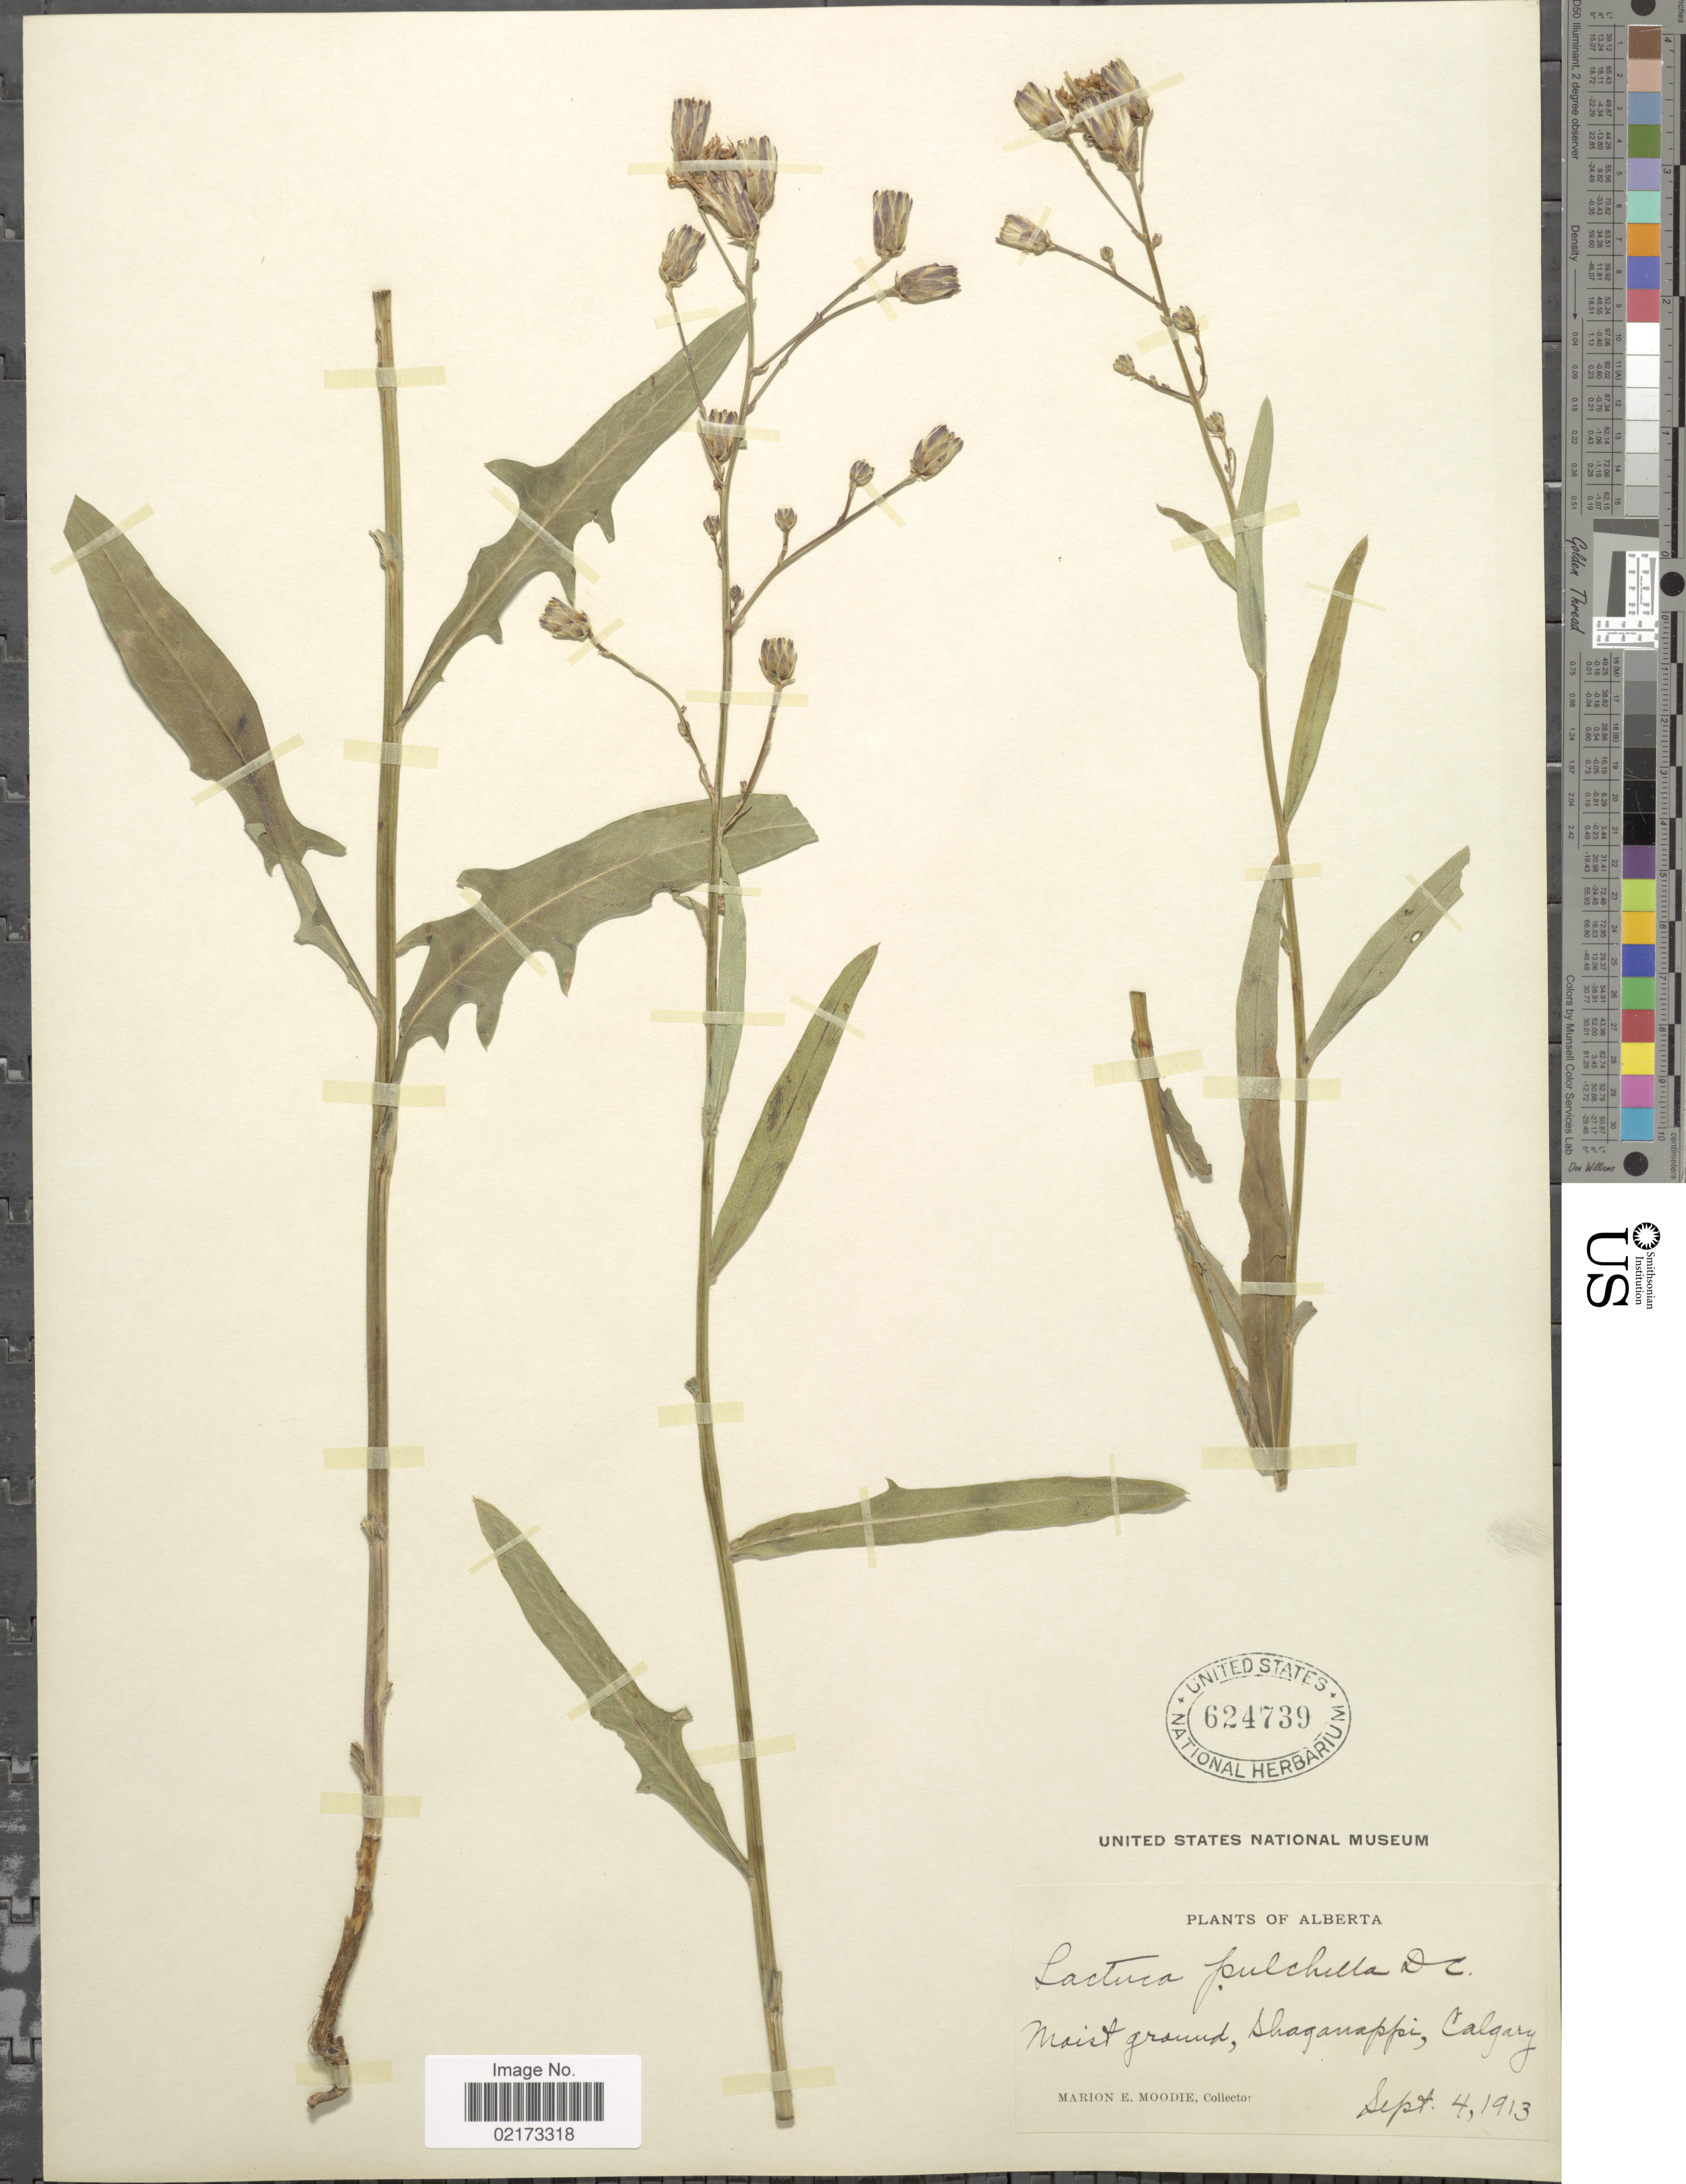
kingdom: Plantae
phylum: Tracheophyta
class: Magnoliopsida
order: Asterales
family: Asteraceae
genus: Lactuca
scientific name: Lactuca tatarica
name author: (L.) C.A. Mey.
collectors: M. E. Moodie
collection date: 1913-09-04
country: Canada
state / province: Alberta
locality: Shaganappi, Calgary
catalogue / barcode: US 624739